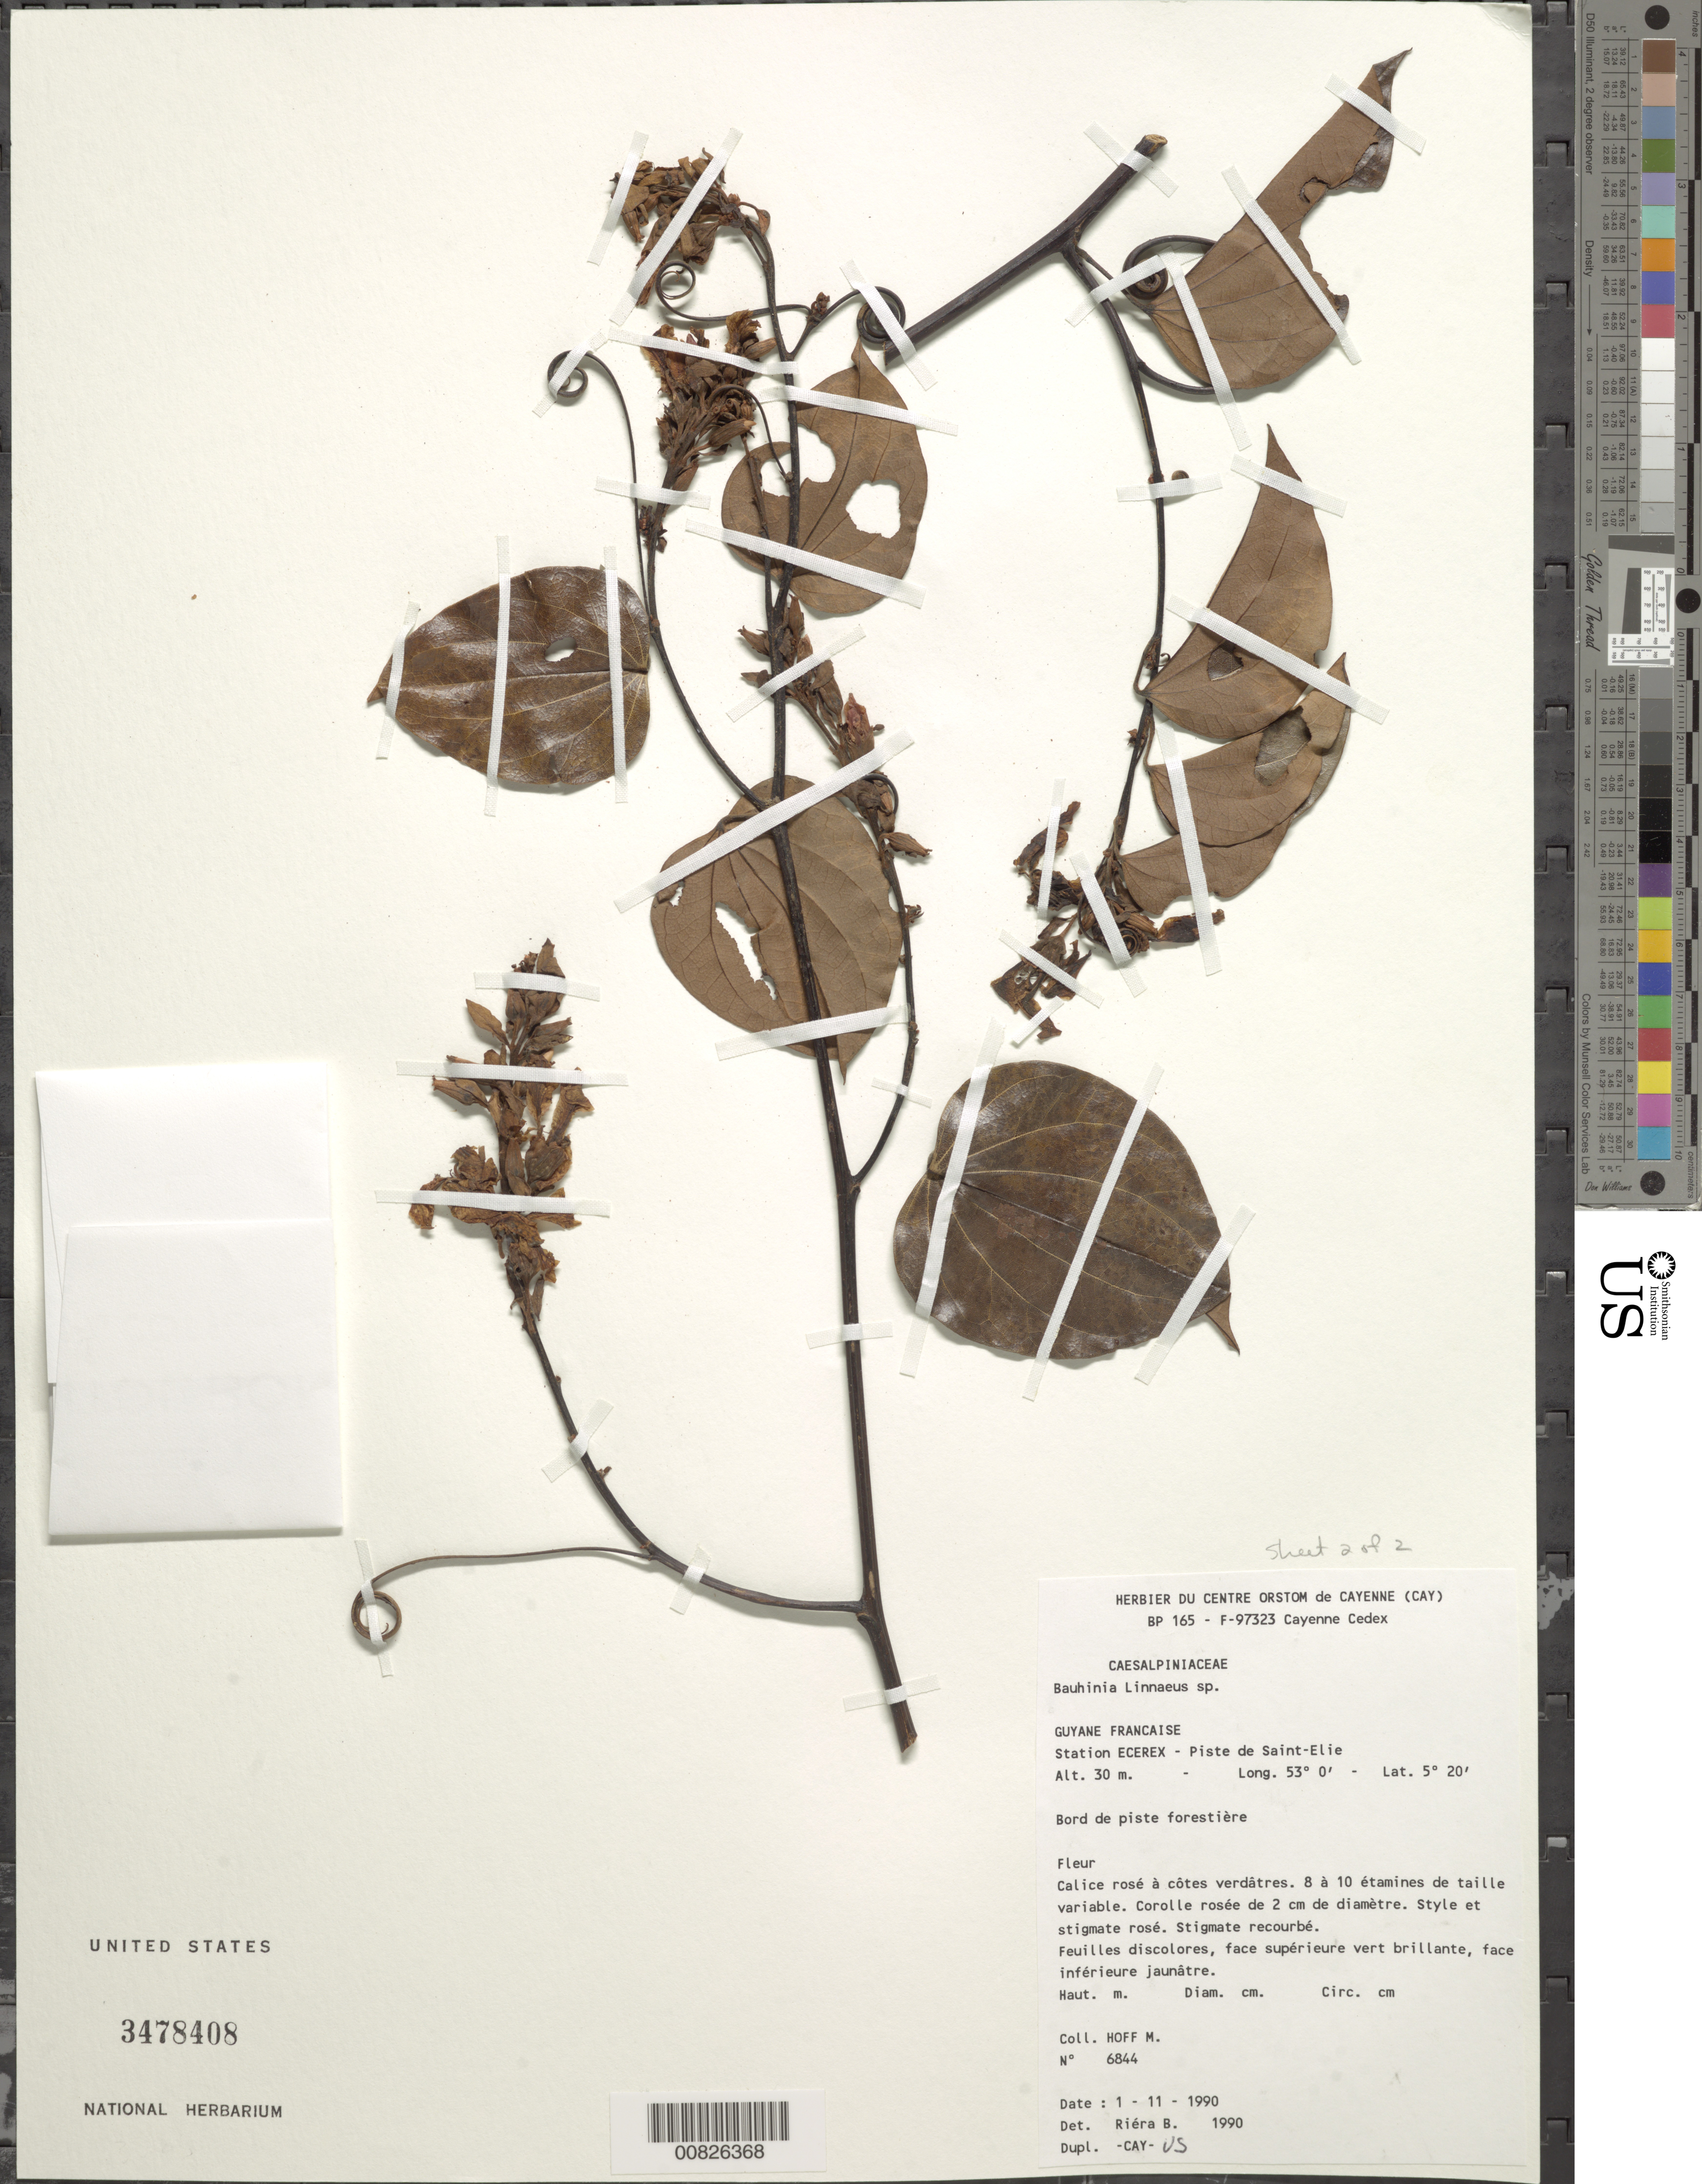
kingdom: Plantae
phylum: Tracheophyta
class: Magnoliopsida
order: Fabales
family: Fabaceae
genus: Bauhinia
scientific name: Bauhinia sp.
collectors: M. Hoff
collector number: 6844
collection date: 1990-11-01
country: French Guiana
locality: Guyana Francaise. Station Ecerex - Piste de Saint- Elie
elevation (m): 30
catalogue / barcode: US 3478408